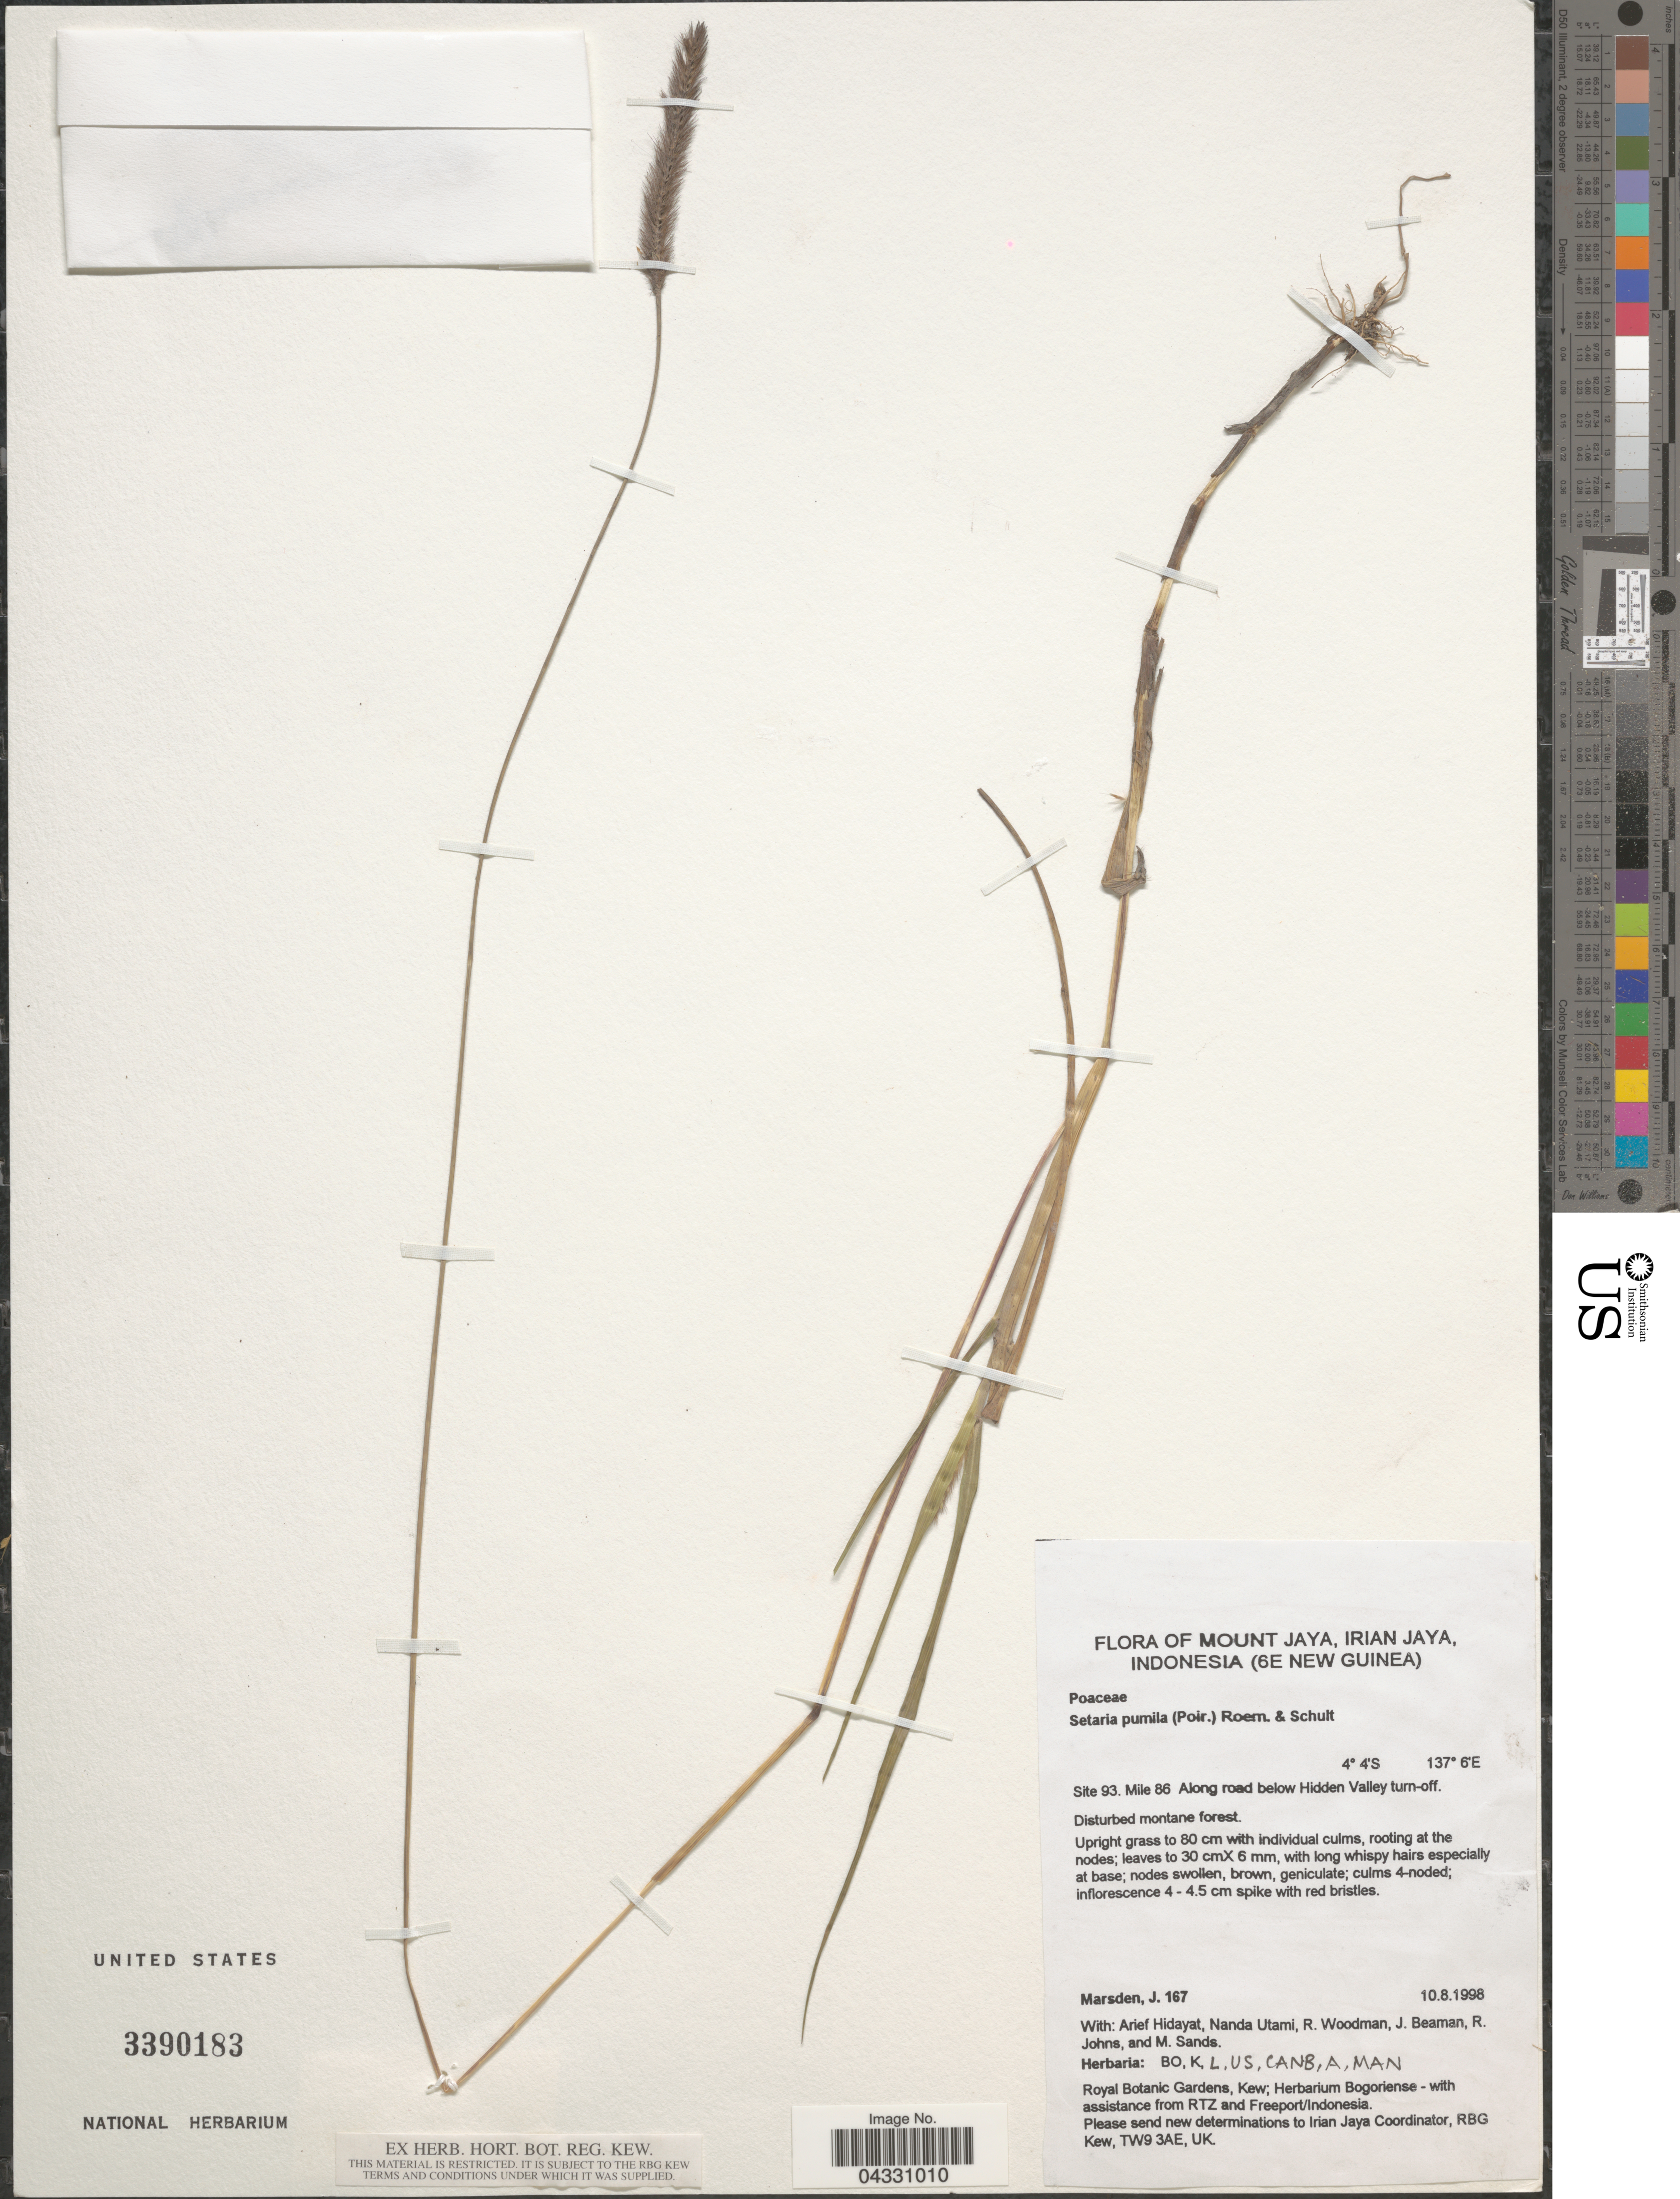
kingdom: Plantae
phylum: Tracheophyta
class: Liliopsida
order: Poales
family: Poaceae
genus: Setaria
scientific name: Setaria pumila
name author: (Poir.) Roem. & Schult.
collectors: J. Marsden, A. Hidayat, N. Utami & R. Woodman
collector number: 167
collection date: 1998-08-10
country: Indonesia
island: New Guinea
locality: Mount Jaya, Irian Jaya, Indonesia (6e New Guinea). Site 93. Mile 86 Along road below Hidden Valley turn-off.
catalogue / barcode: US 3390183